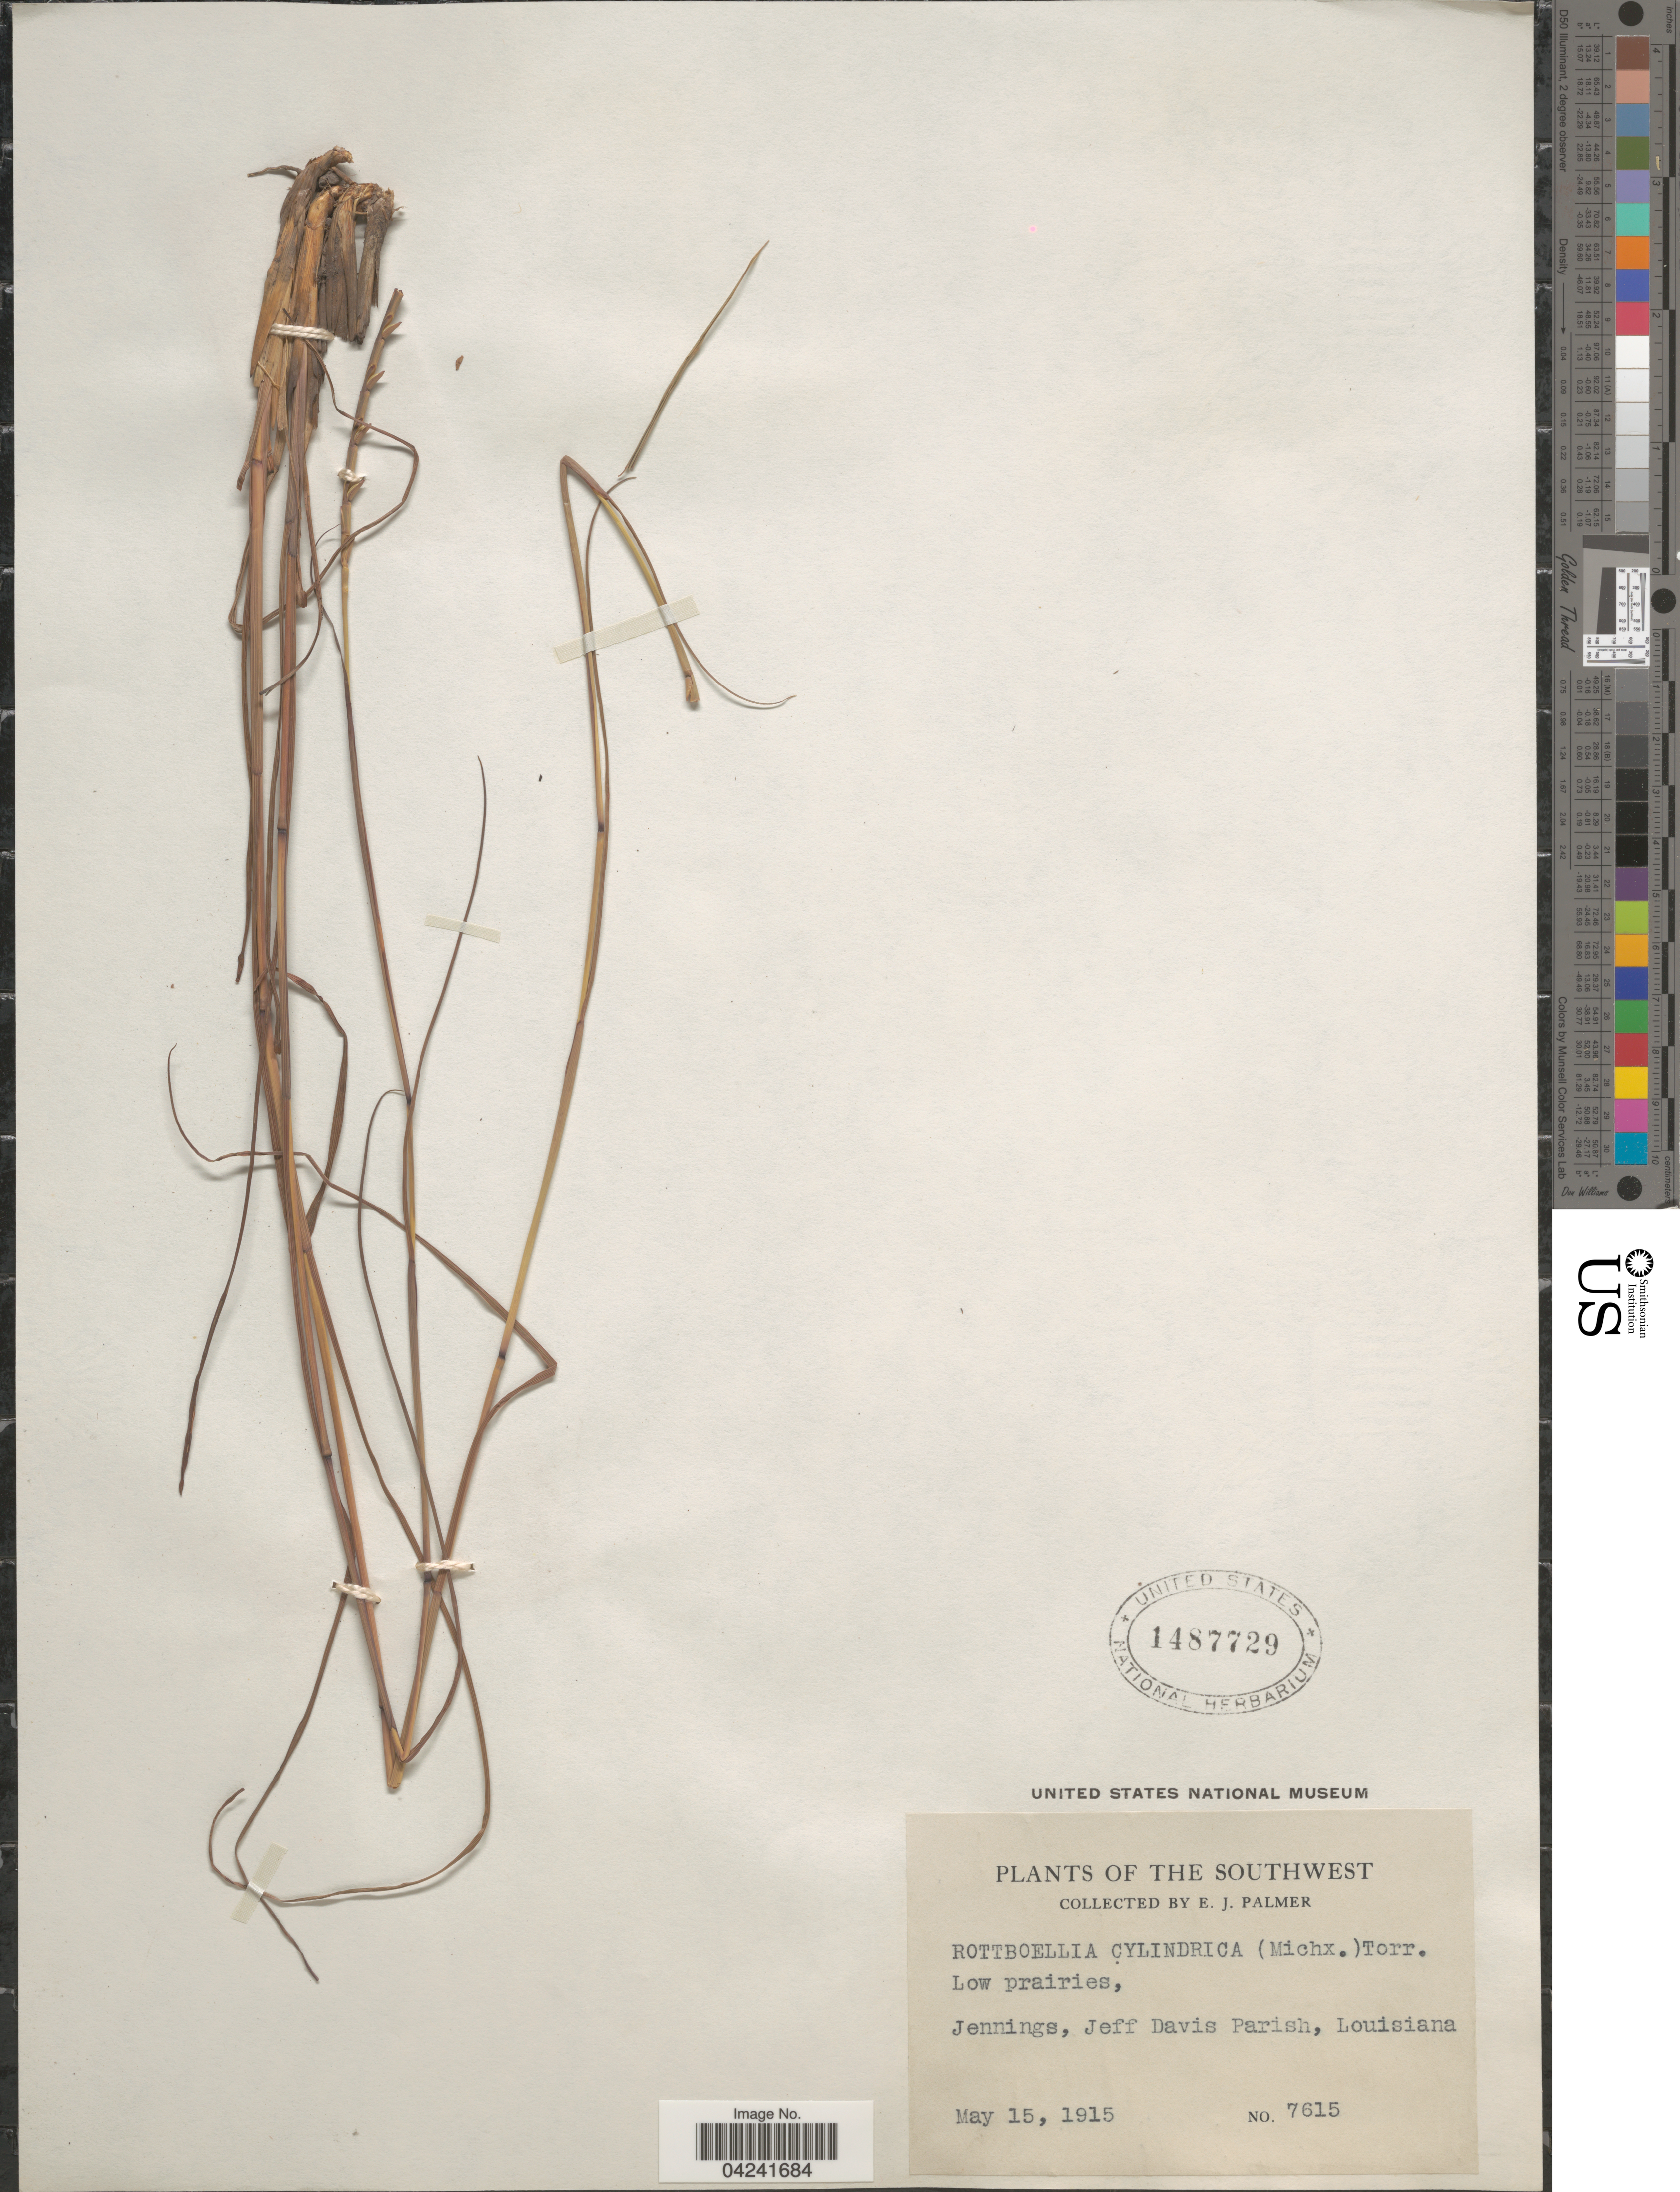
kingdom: Plantae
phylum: Tracheophyta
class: Liliopsida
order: Poales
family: Poaceae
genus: Mnesithea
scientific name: Mnesithea cylindrica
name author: (Michx.) de Koning & Sosef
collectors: E. J. Palmer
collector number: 7615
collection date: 1915-05-15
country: United States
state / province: Louisiana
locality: Southwest. Jennings, Jeff Davis Parish.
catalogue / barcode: US 1487729